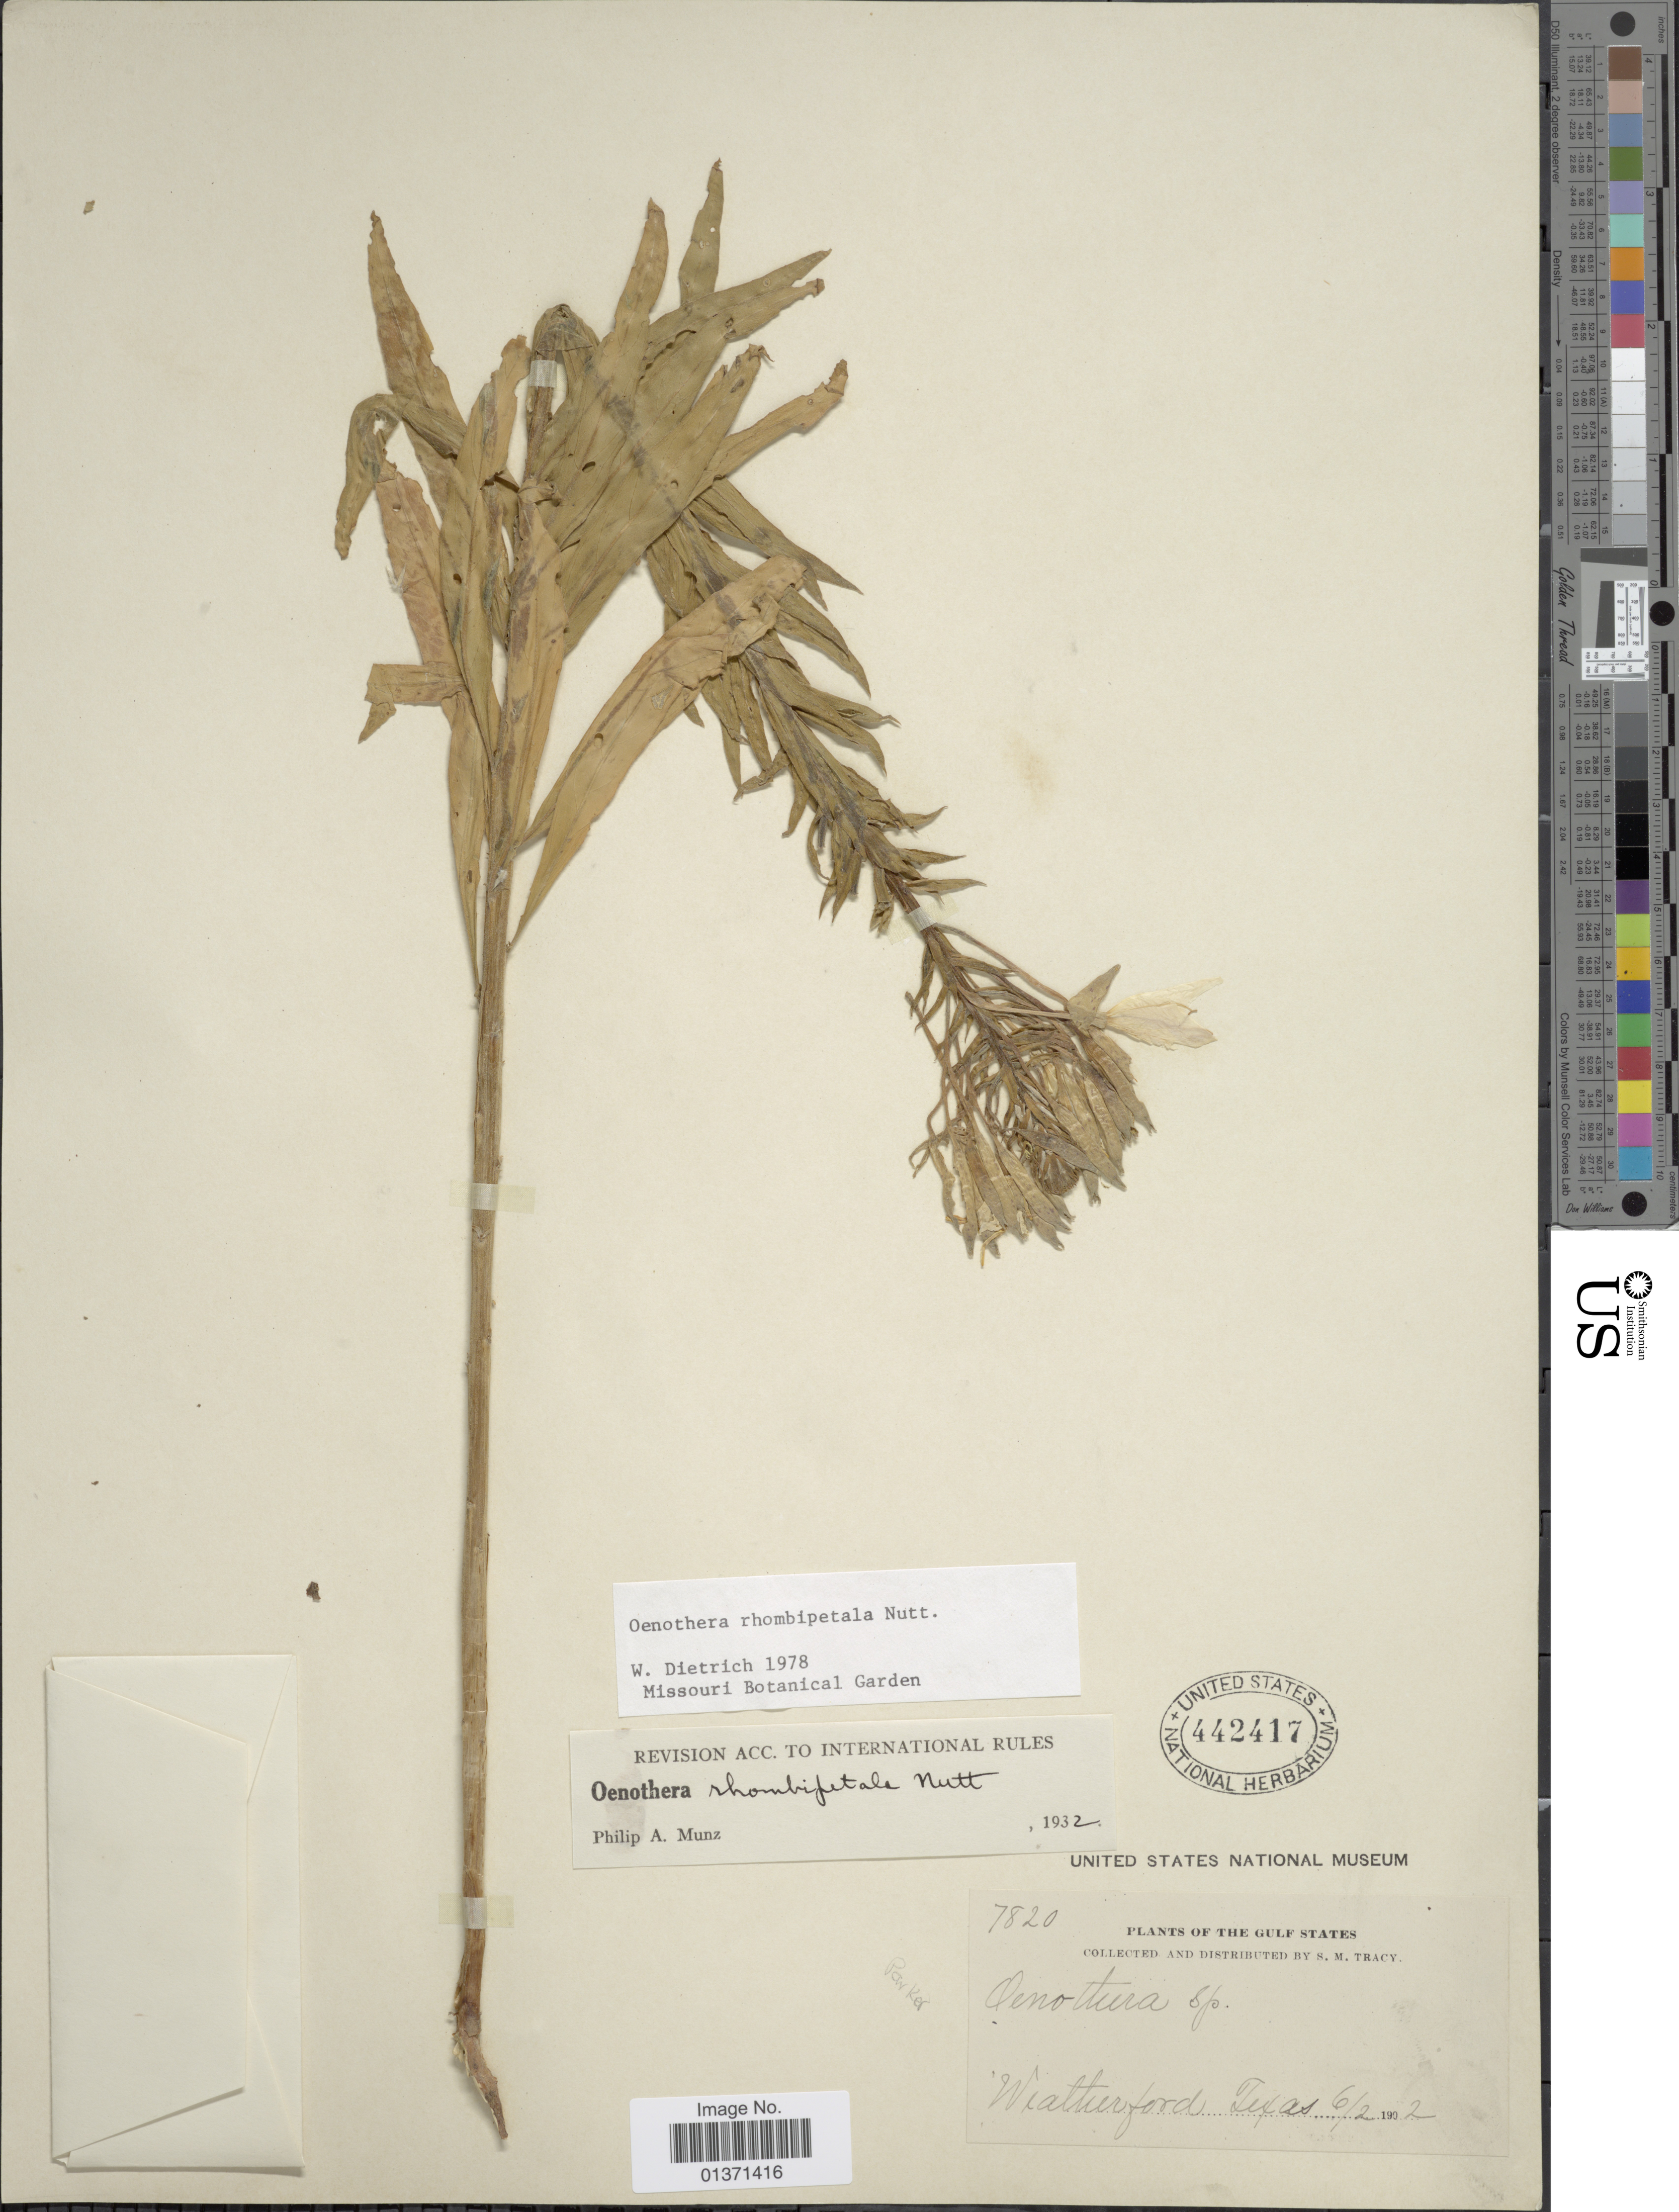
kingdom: Plantae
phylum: Tracheophyta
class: Magnoliopsida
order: Myrtales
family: Onagraceae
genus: Oenothera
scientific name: Oenothera rhombipetala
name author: Nutt. ex Torr & A. Gray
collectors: S. M. Tracy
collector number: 7820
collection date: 1902-06-02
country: United States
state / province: Texas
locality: Weatherford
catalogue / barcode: US 442417